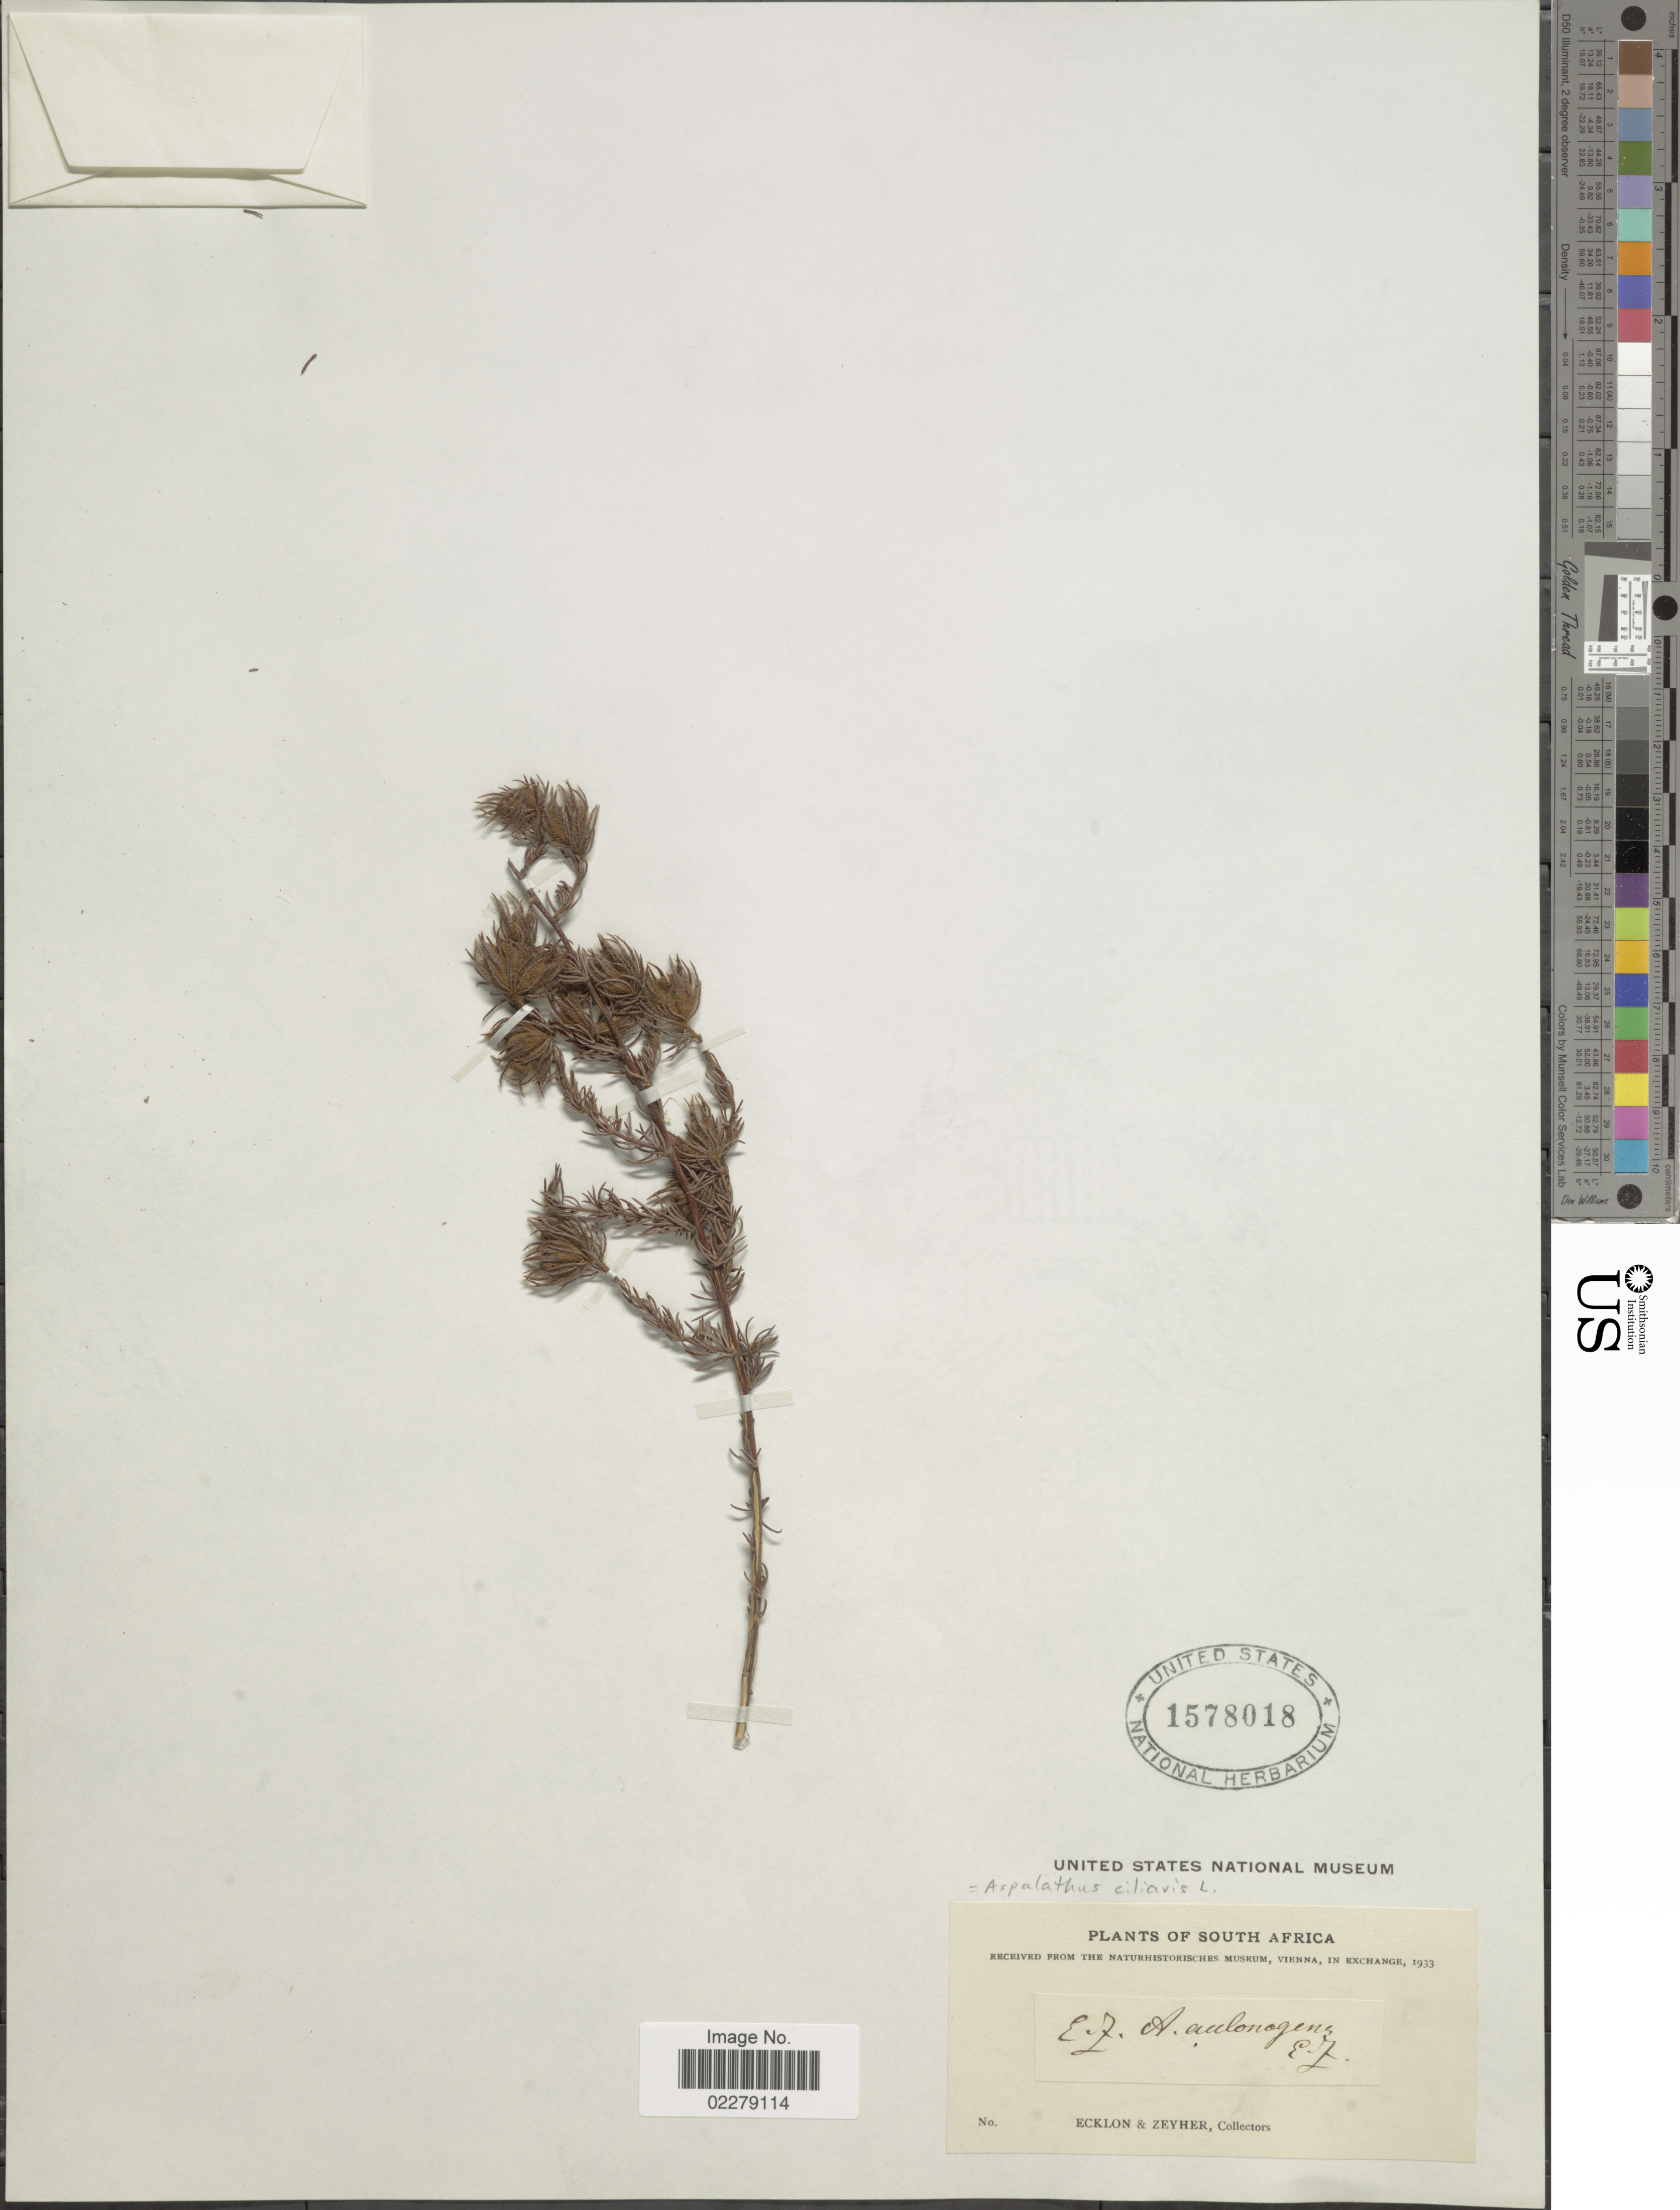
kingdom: Plantae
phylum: Tracheophyta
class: Magnoliopsida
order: Fabales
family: Fabaceae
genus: Aspalathus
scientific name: Aspalathus ciliaris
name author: L.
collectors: -. Ecklon & -. Zeyher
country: South Africa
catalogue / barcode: US 1578018